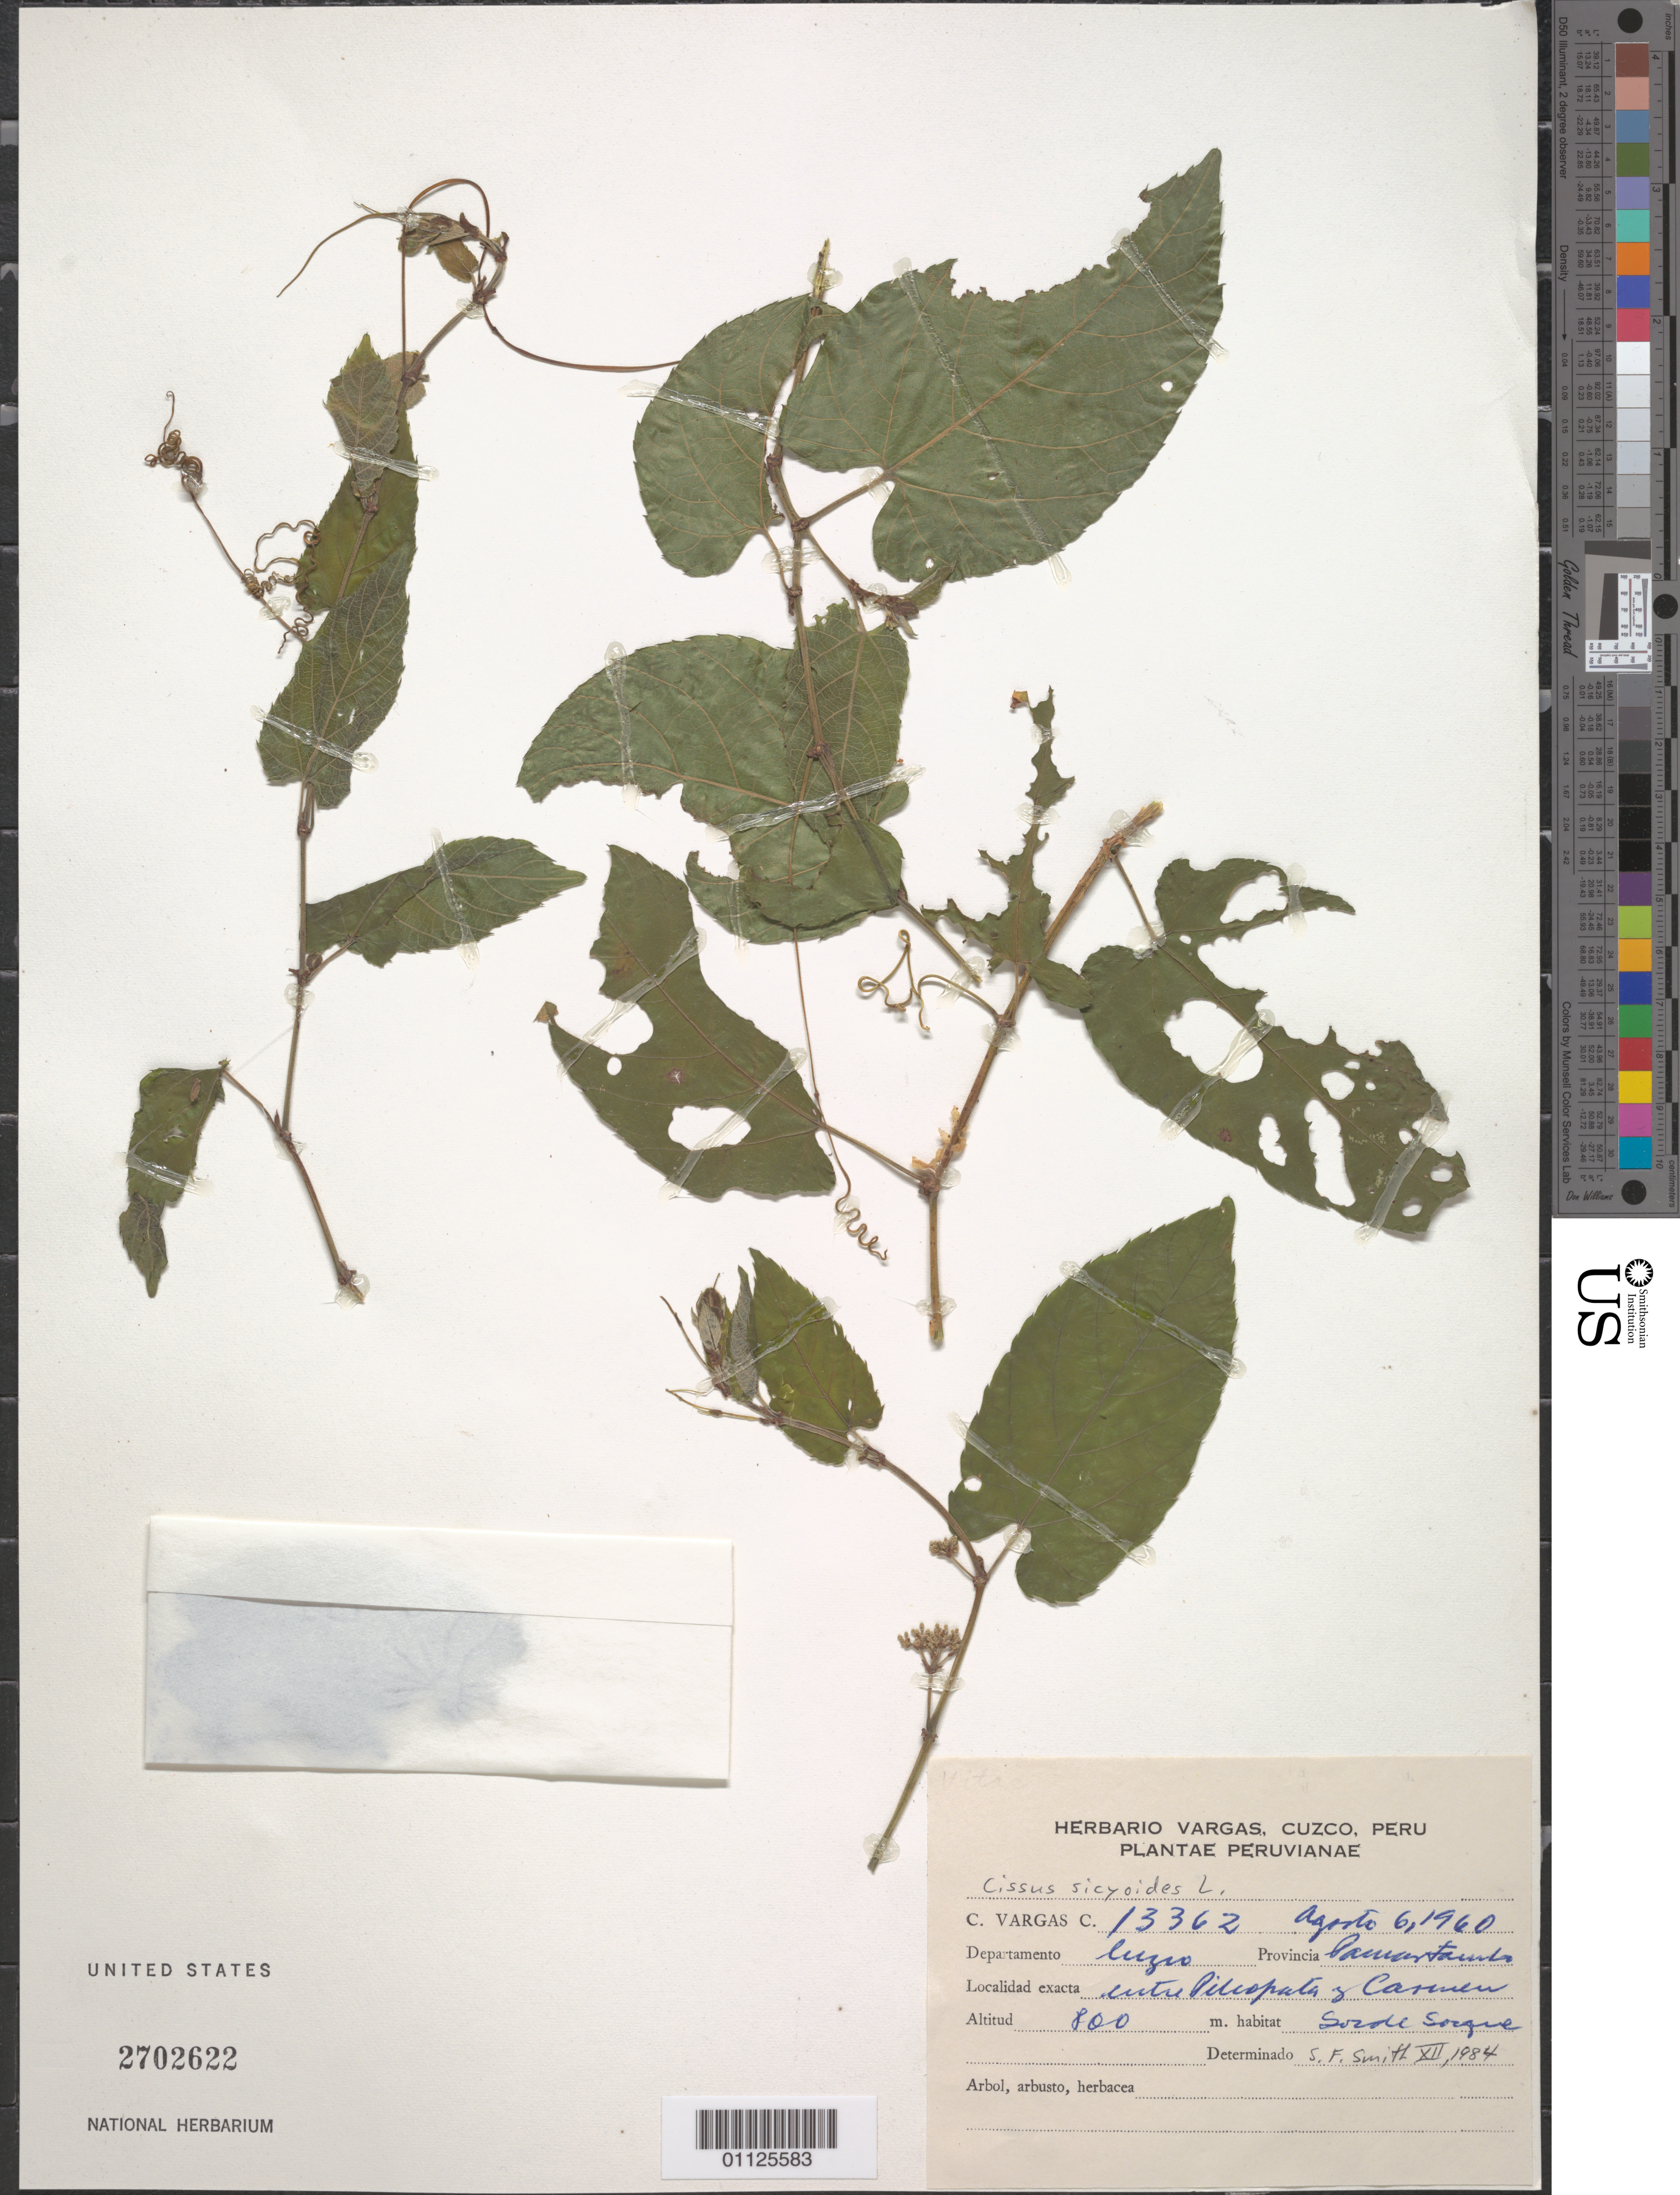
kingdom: Plantae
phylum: Tracheophyta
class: Magnoliopsida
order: Vitales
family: Vitaceae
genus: Cissus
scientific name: Cissus verticillata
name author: (L.) Nicolson & C.E. Jarvis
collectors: C. Vargas Calderón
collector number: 13362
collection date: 1960-08-06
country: Peru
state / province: Cusco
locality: Prov. Paucartambo.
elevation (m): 800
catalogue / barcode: US 2702622